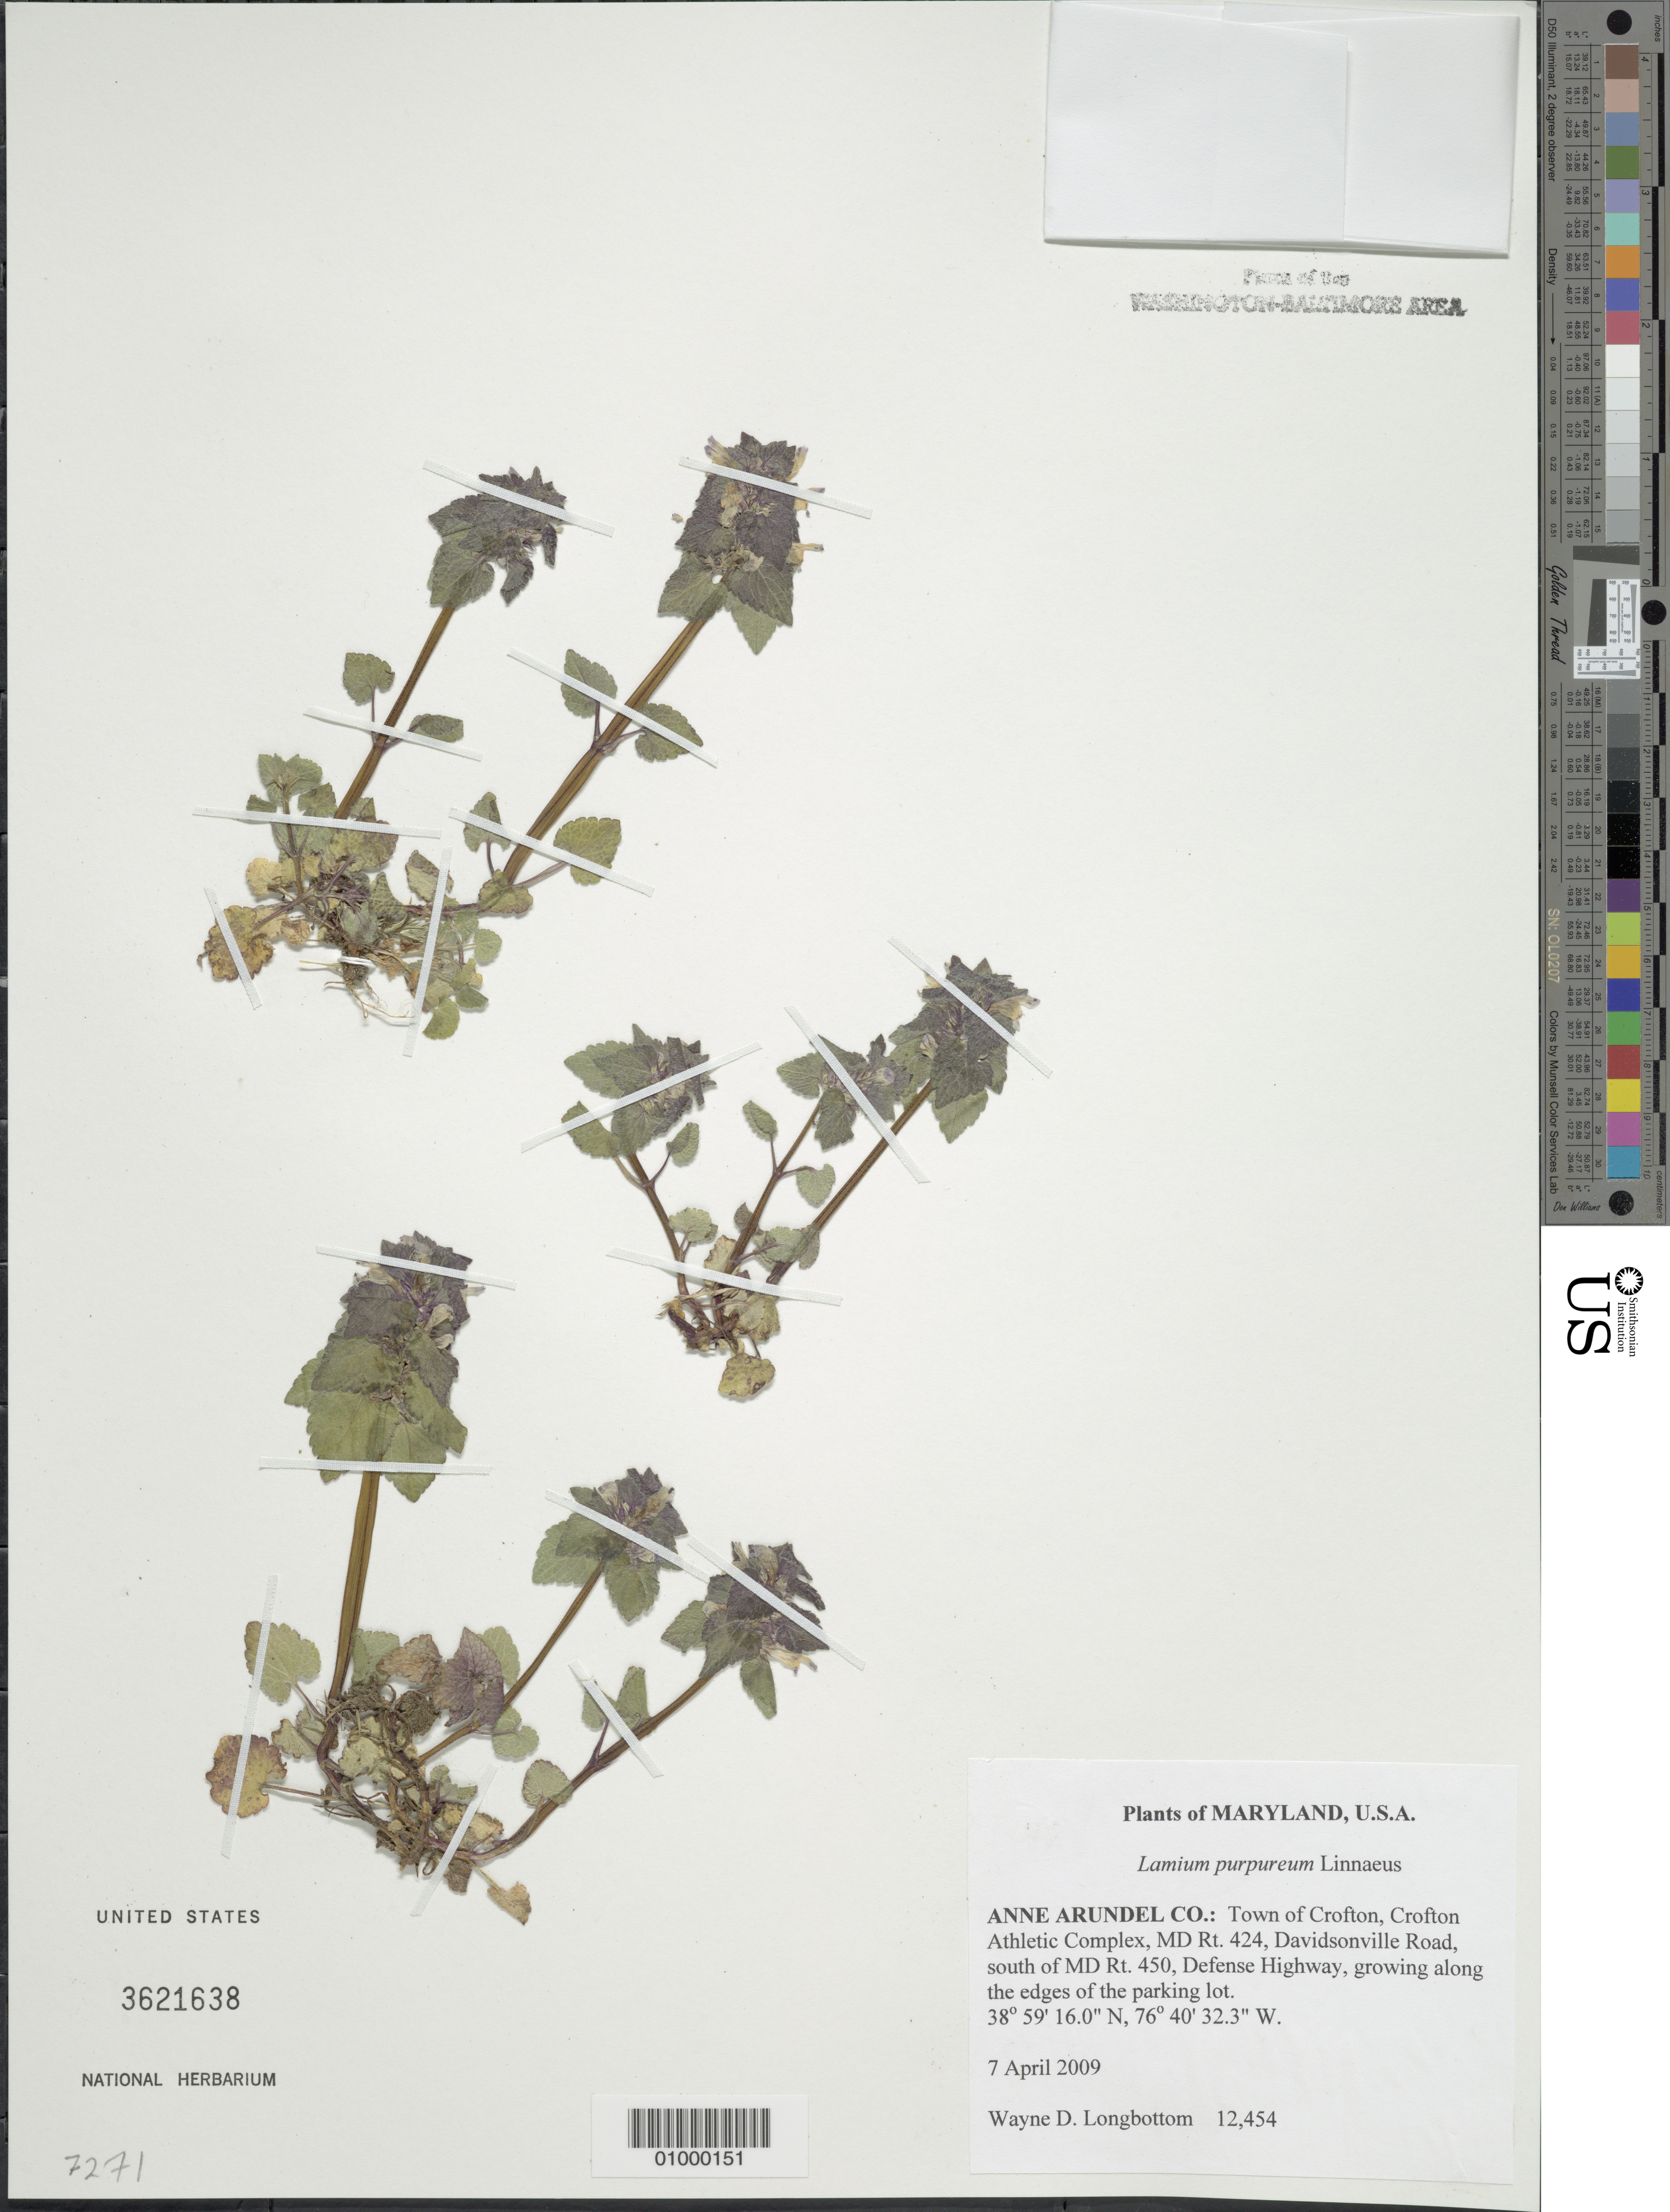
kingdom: Plantae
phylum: Tracheophyta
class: Magnoliopsida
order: Lamiales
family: Lamiaceae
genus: Lamium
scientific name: Lamium amplexicaule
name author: L.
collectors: W. D. Longbottom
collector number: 12454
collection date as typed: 7 April 2009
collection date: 2009-04-07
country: United States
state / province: Maryland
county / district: Anne Arundel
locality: Town of Crofton, Crofton Athletic Complex, MD Rt. 424, Davidsonville Road, south of MD Rt. 450, Defense Highway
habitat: growing along the edges of the parking lot.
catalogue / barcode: US 3621638